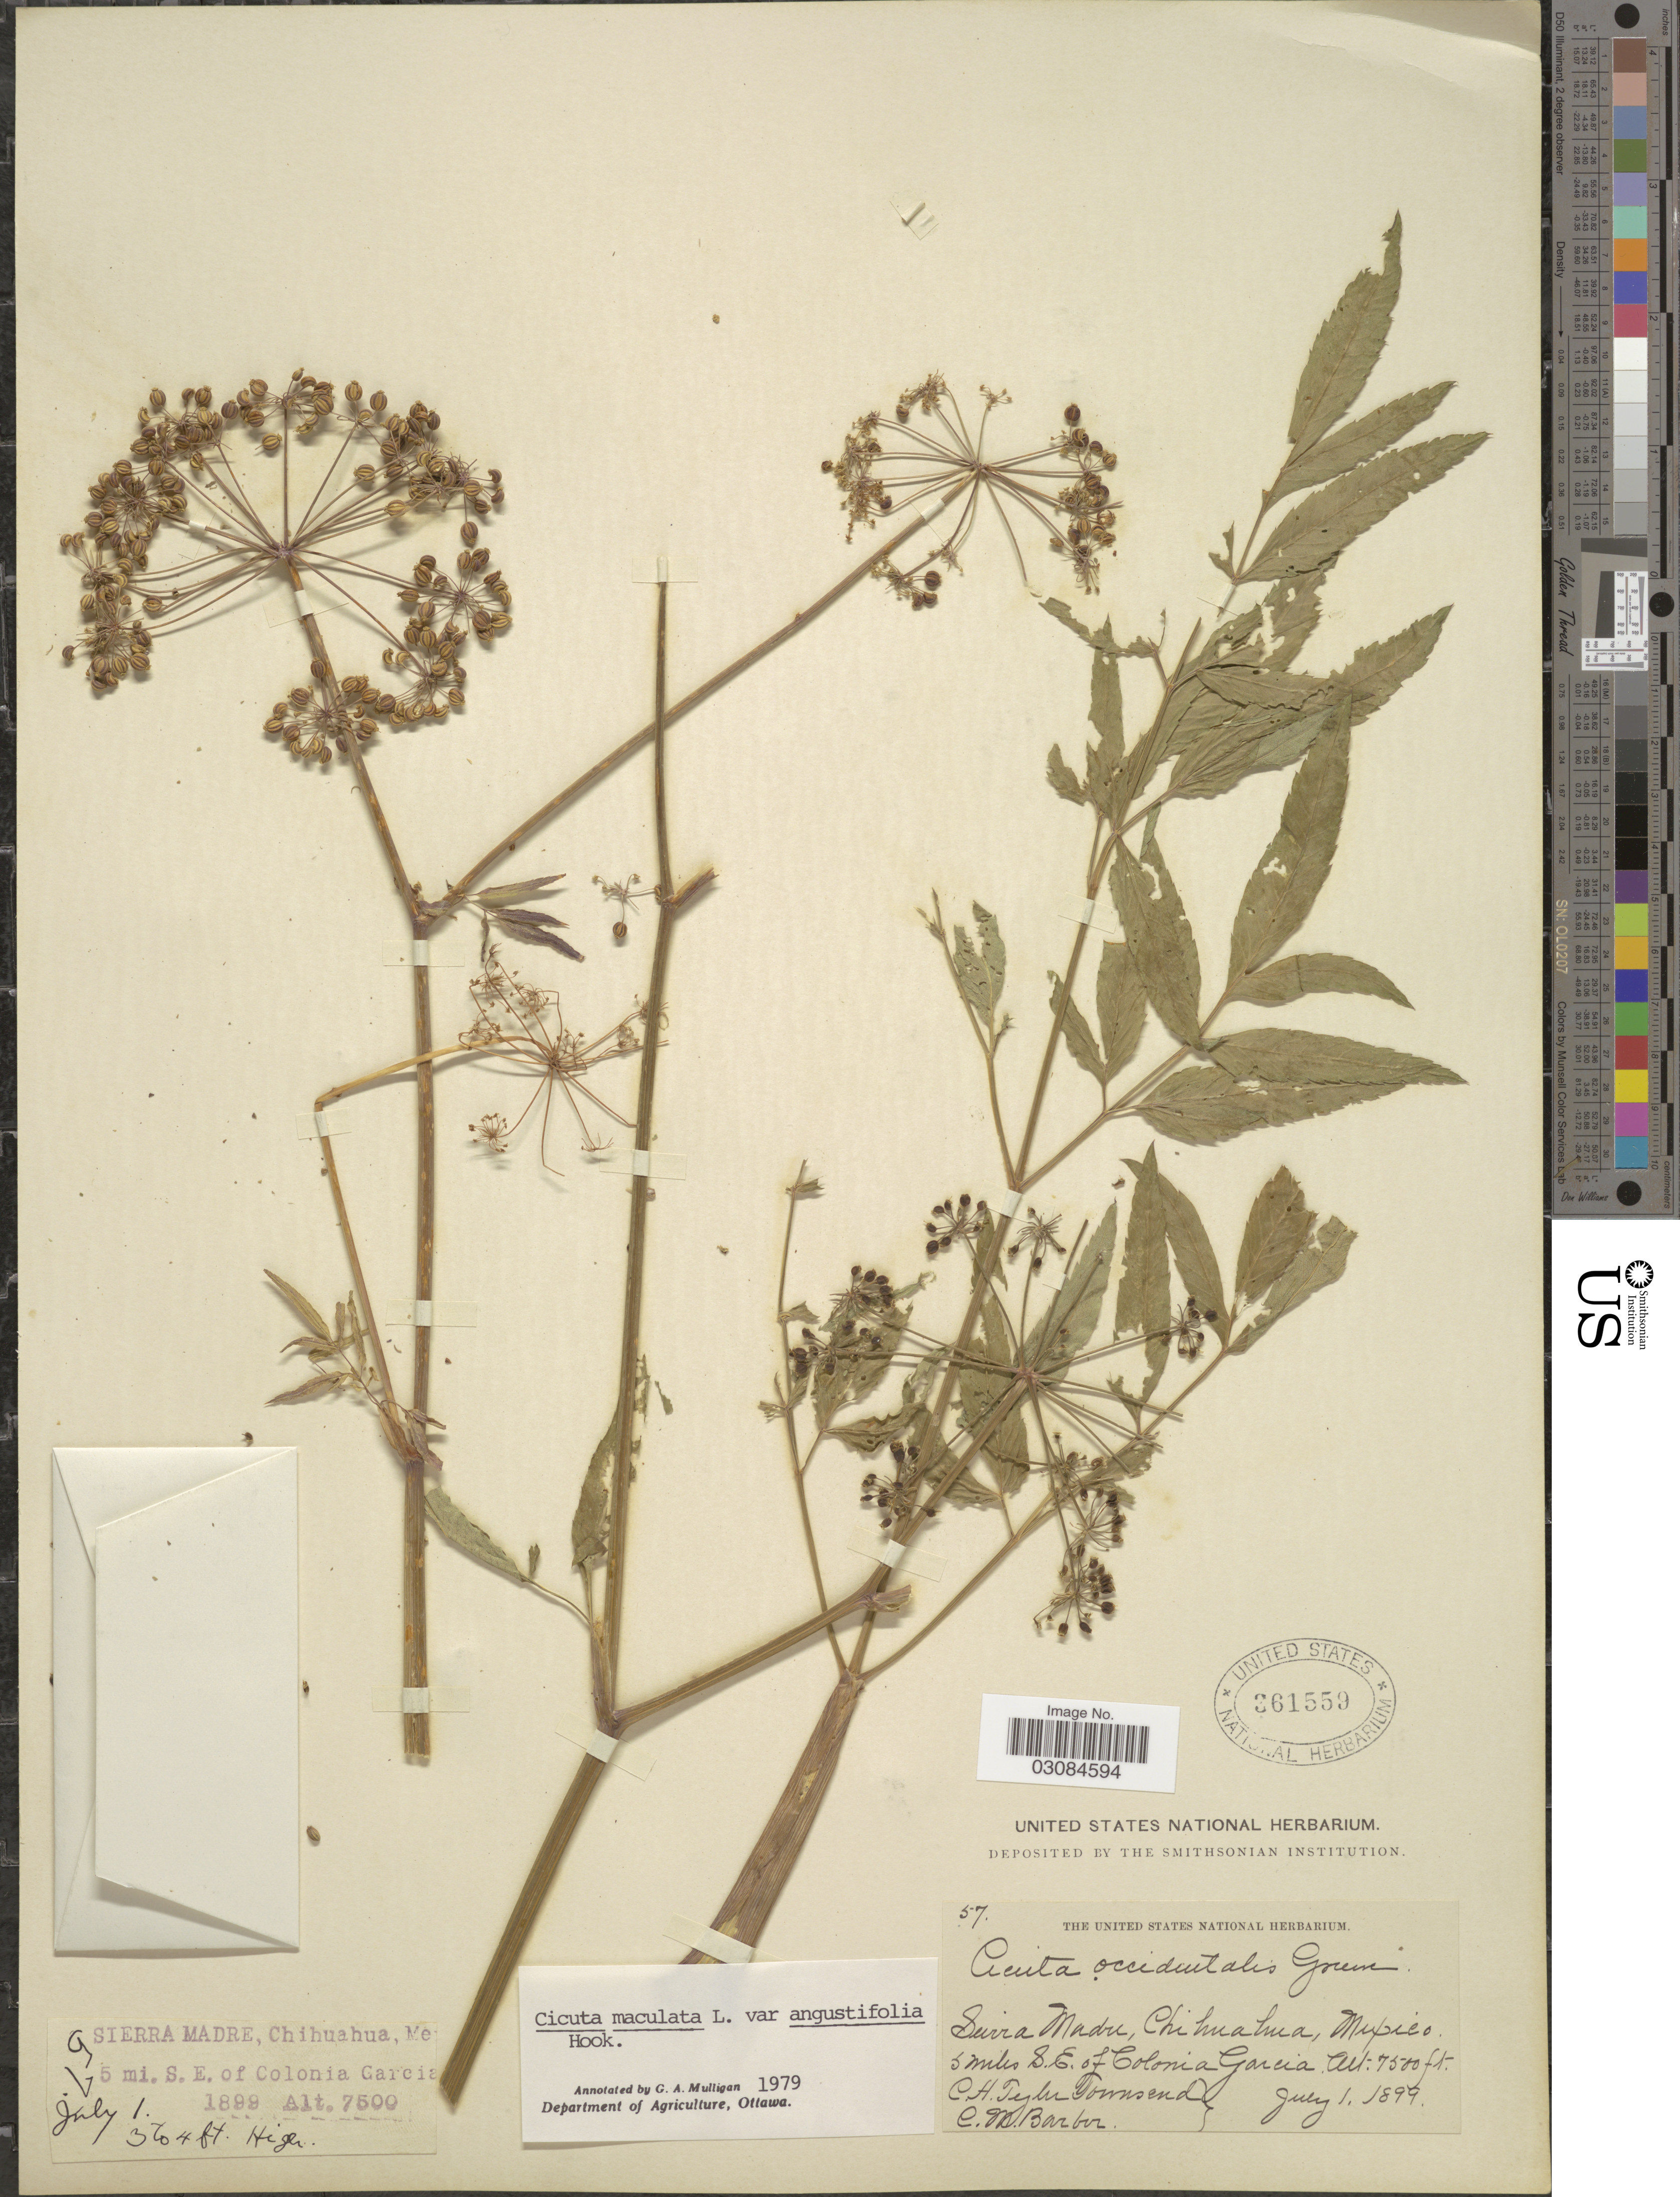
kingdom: Plantae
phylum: Tracheophyta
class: Magnoliopsida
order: Apiales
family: Apiaceae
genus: Cicuta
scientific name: Cicuta maculata var. maculata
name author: L.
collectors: C. H. T. Townsend & C. Barber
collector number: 57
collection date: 1899-07-01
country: Mexico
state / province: Chihuahua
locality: Sierra Madre. 5 miles S.E. of Colonia Garcia.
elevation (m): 2286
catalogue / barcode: US 361559